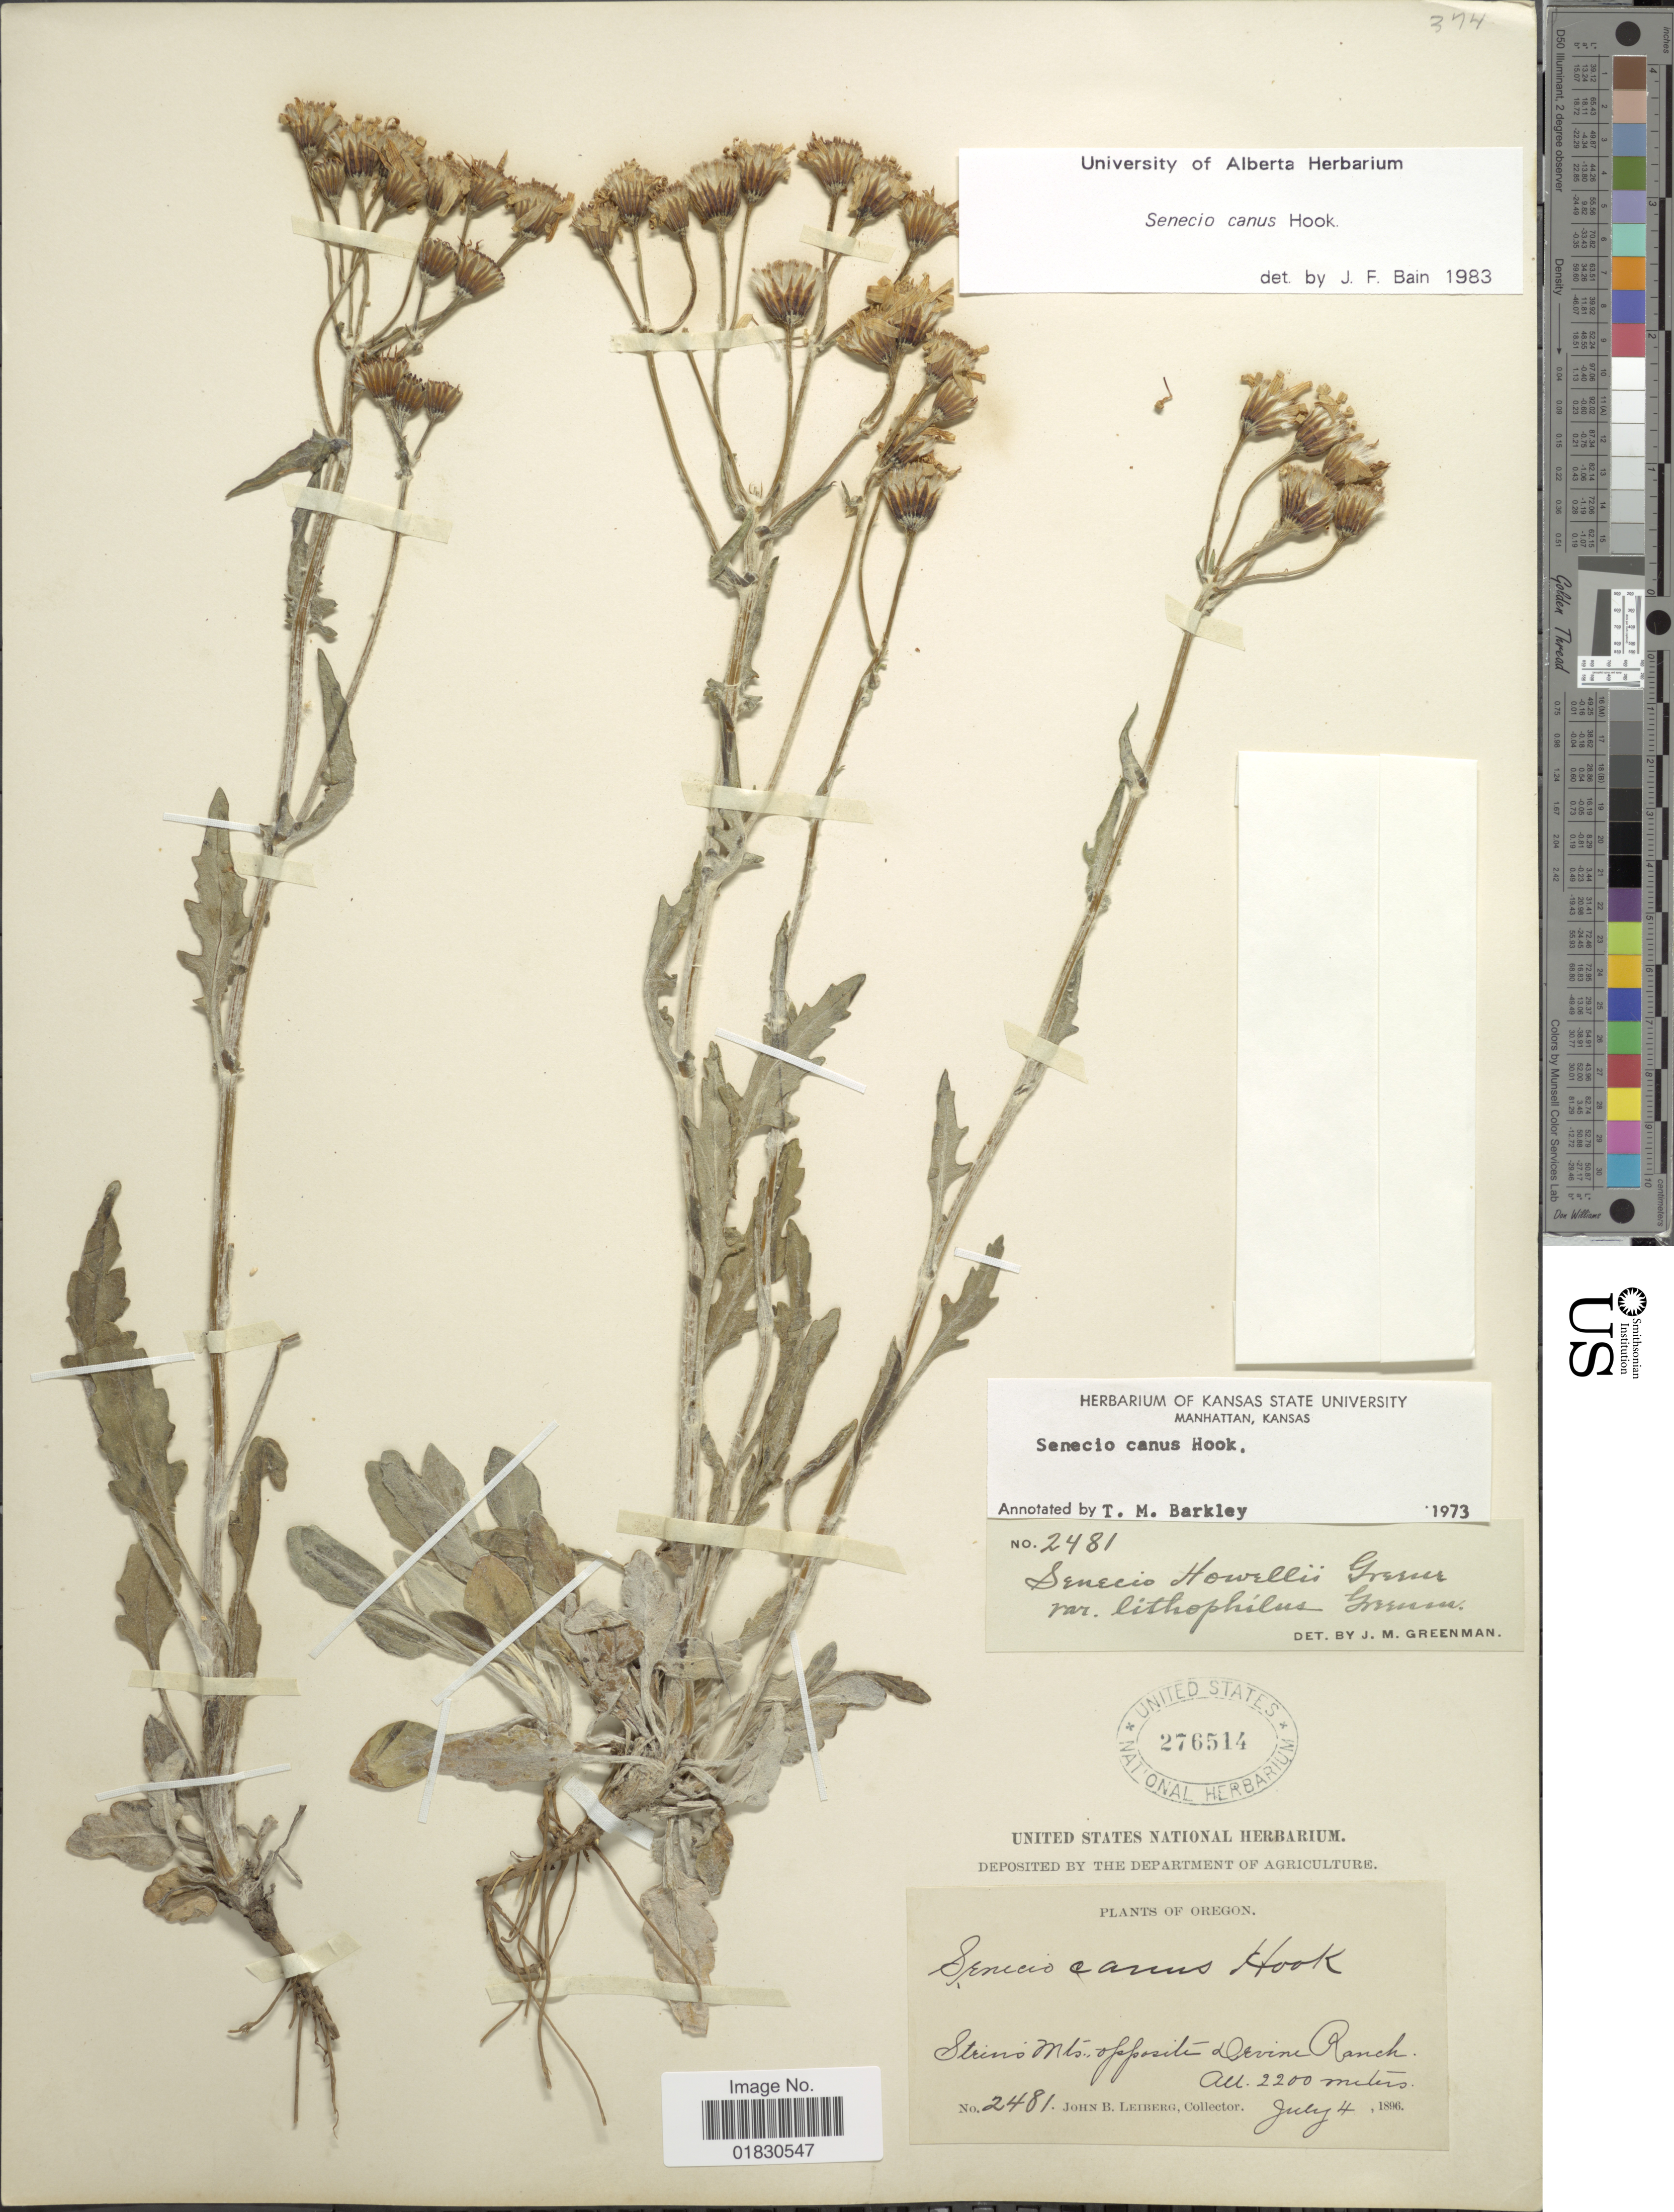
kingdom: Plantae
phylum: Tracheophyta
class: Magnoliopsida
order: Asterales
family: Asteraceae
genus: Packera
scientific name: Packera cana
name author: (Hook.) W.A. Weber & Á. Löve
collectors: J. B. Leiberg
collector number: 2481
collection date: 1896-07-04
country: United States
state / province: Oregon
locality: Steins Mts., opposite Devine Ranch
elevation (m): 2200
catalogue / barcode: US 276514